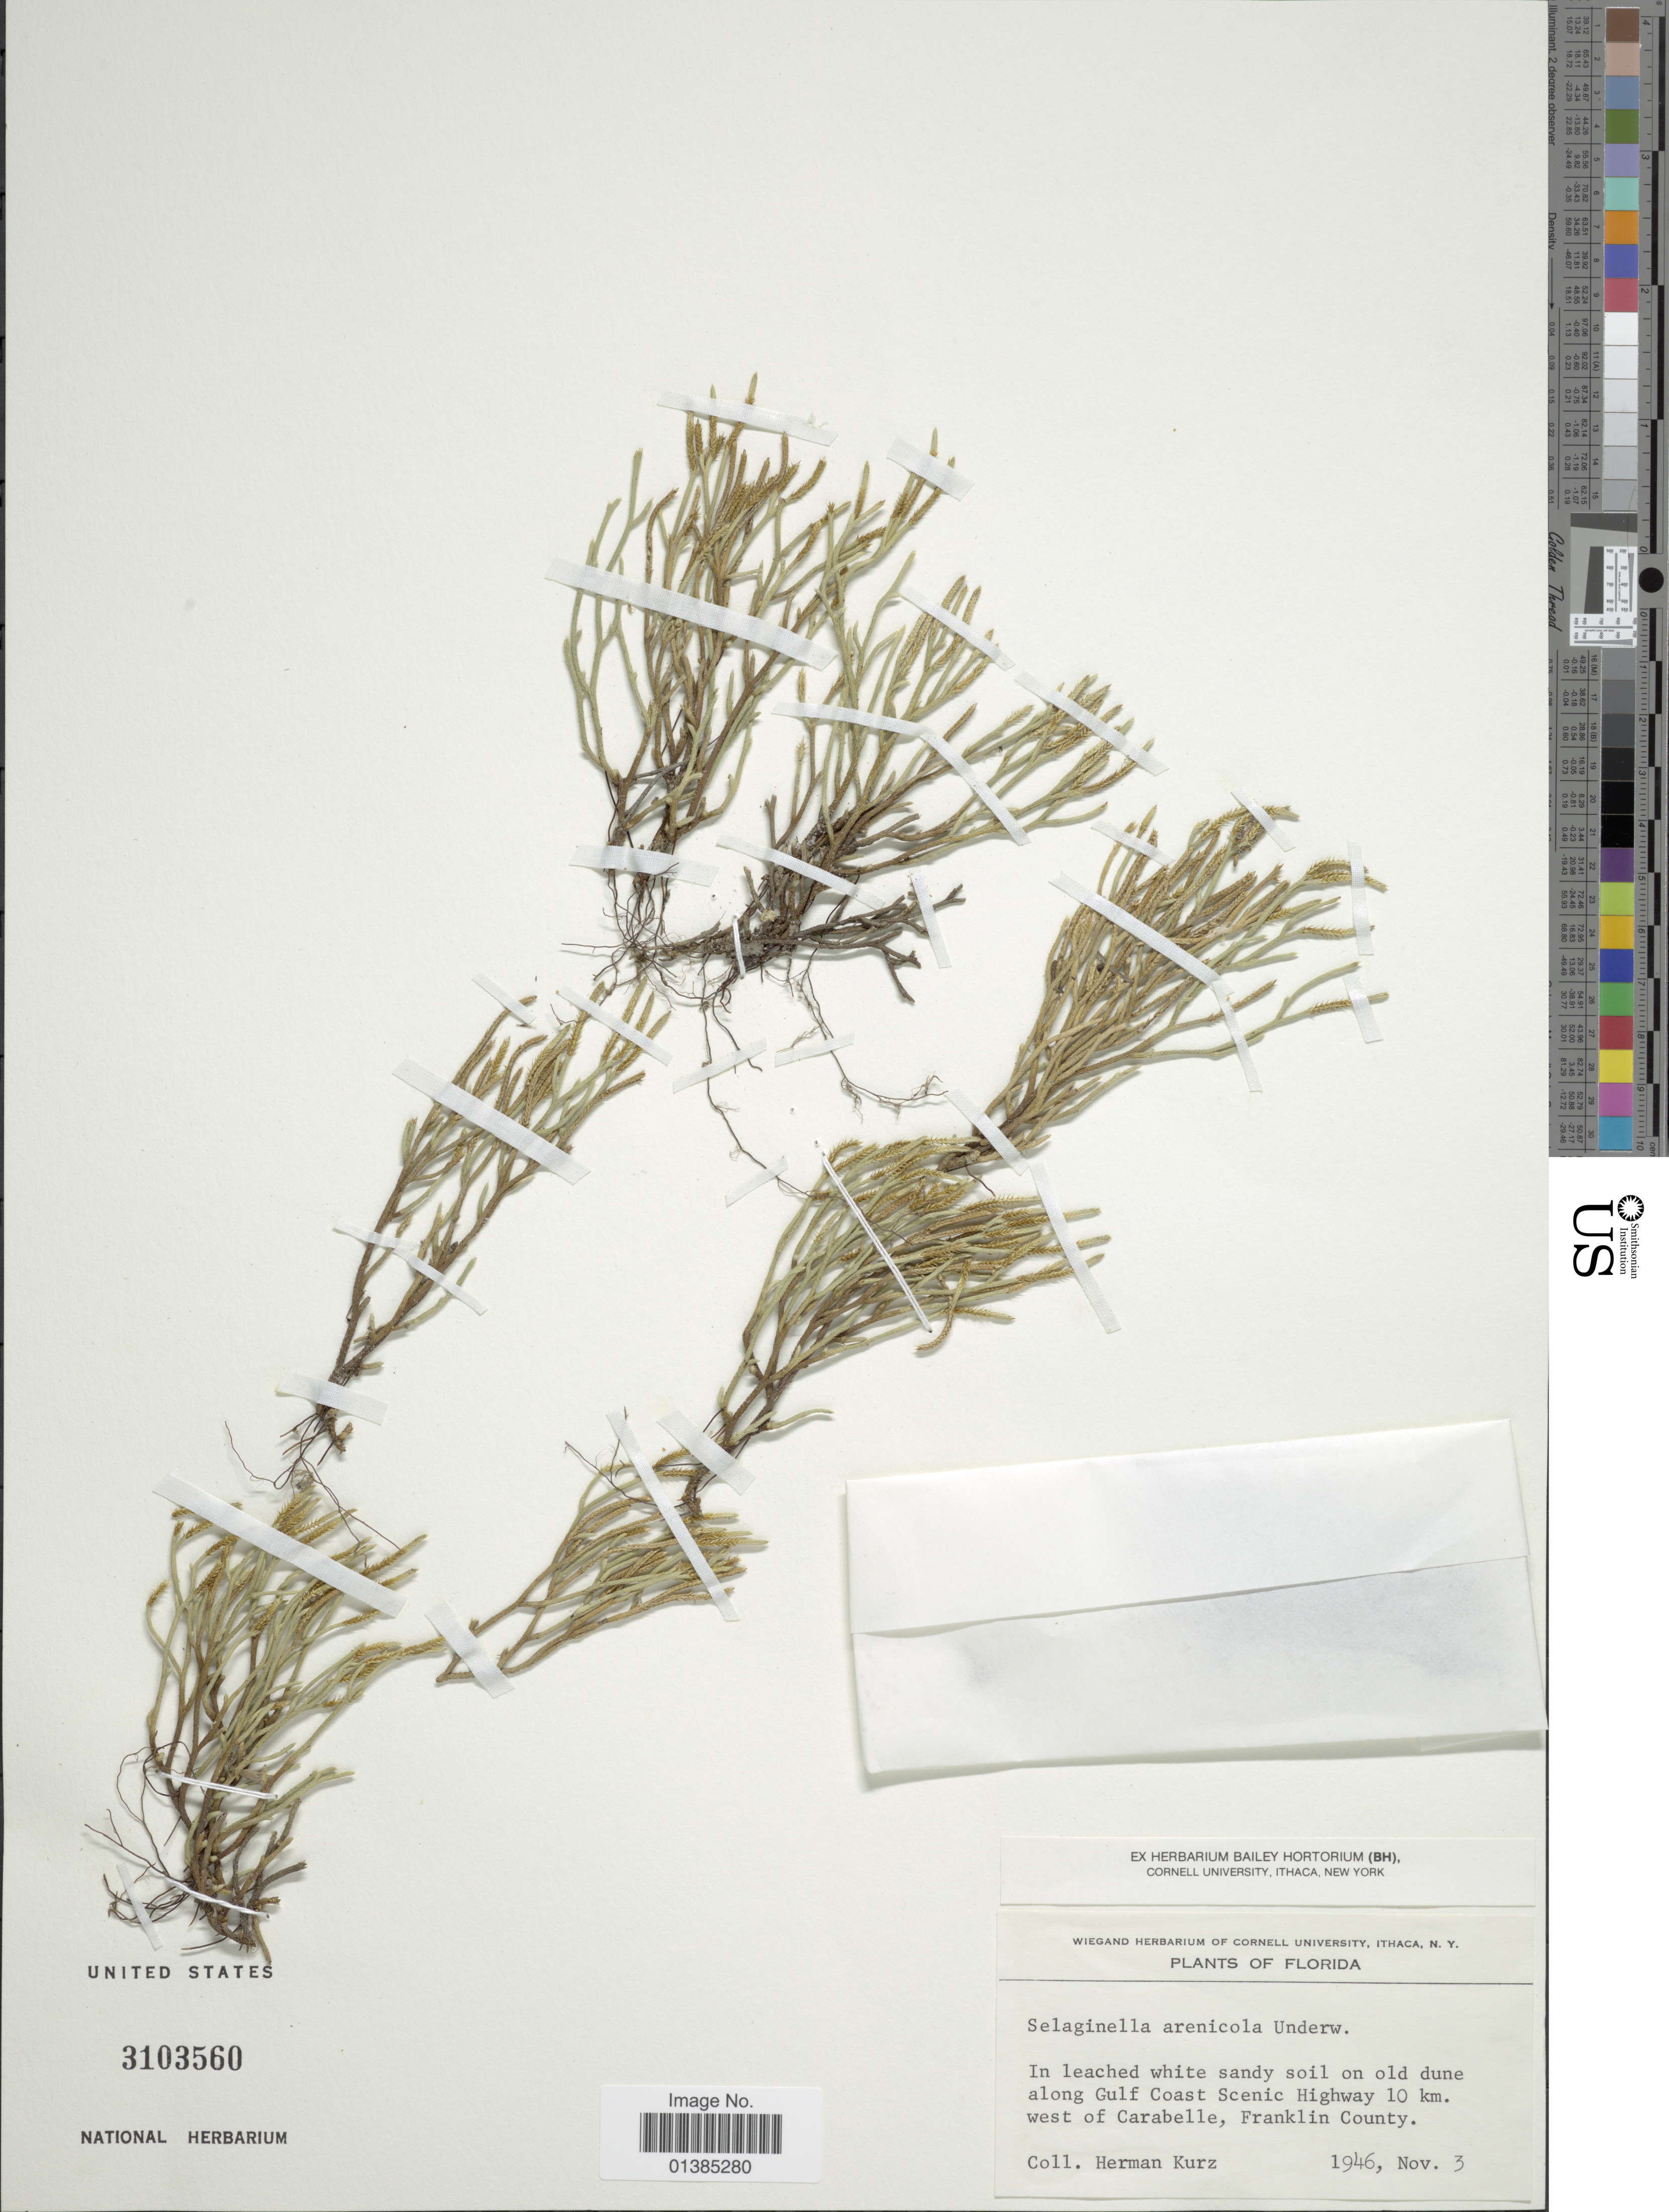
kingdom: Plantae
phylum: Tracheophyta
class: Lycopodiopsida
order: Selaginellales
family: Selaginellaceae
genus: Selaginella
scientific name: Selaginella arenicola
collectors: H. Kurz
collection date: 1946-11-03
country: United States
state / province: Florida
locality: In leached white sandy soil on old dune along Gulf Coast Scenic Highway 10 km. west of Caraelle, Franklin County.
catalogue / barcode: US 3103560